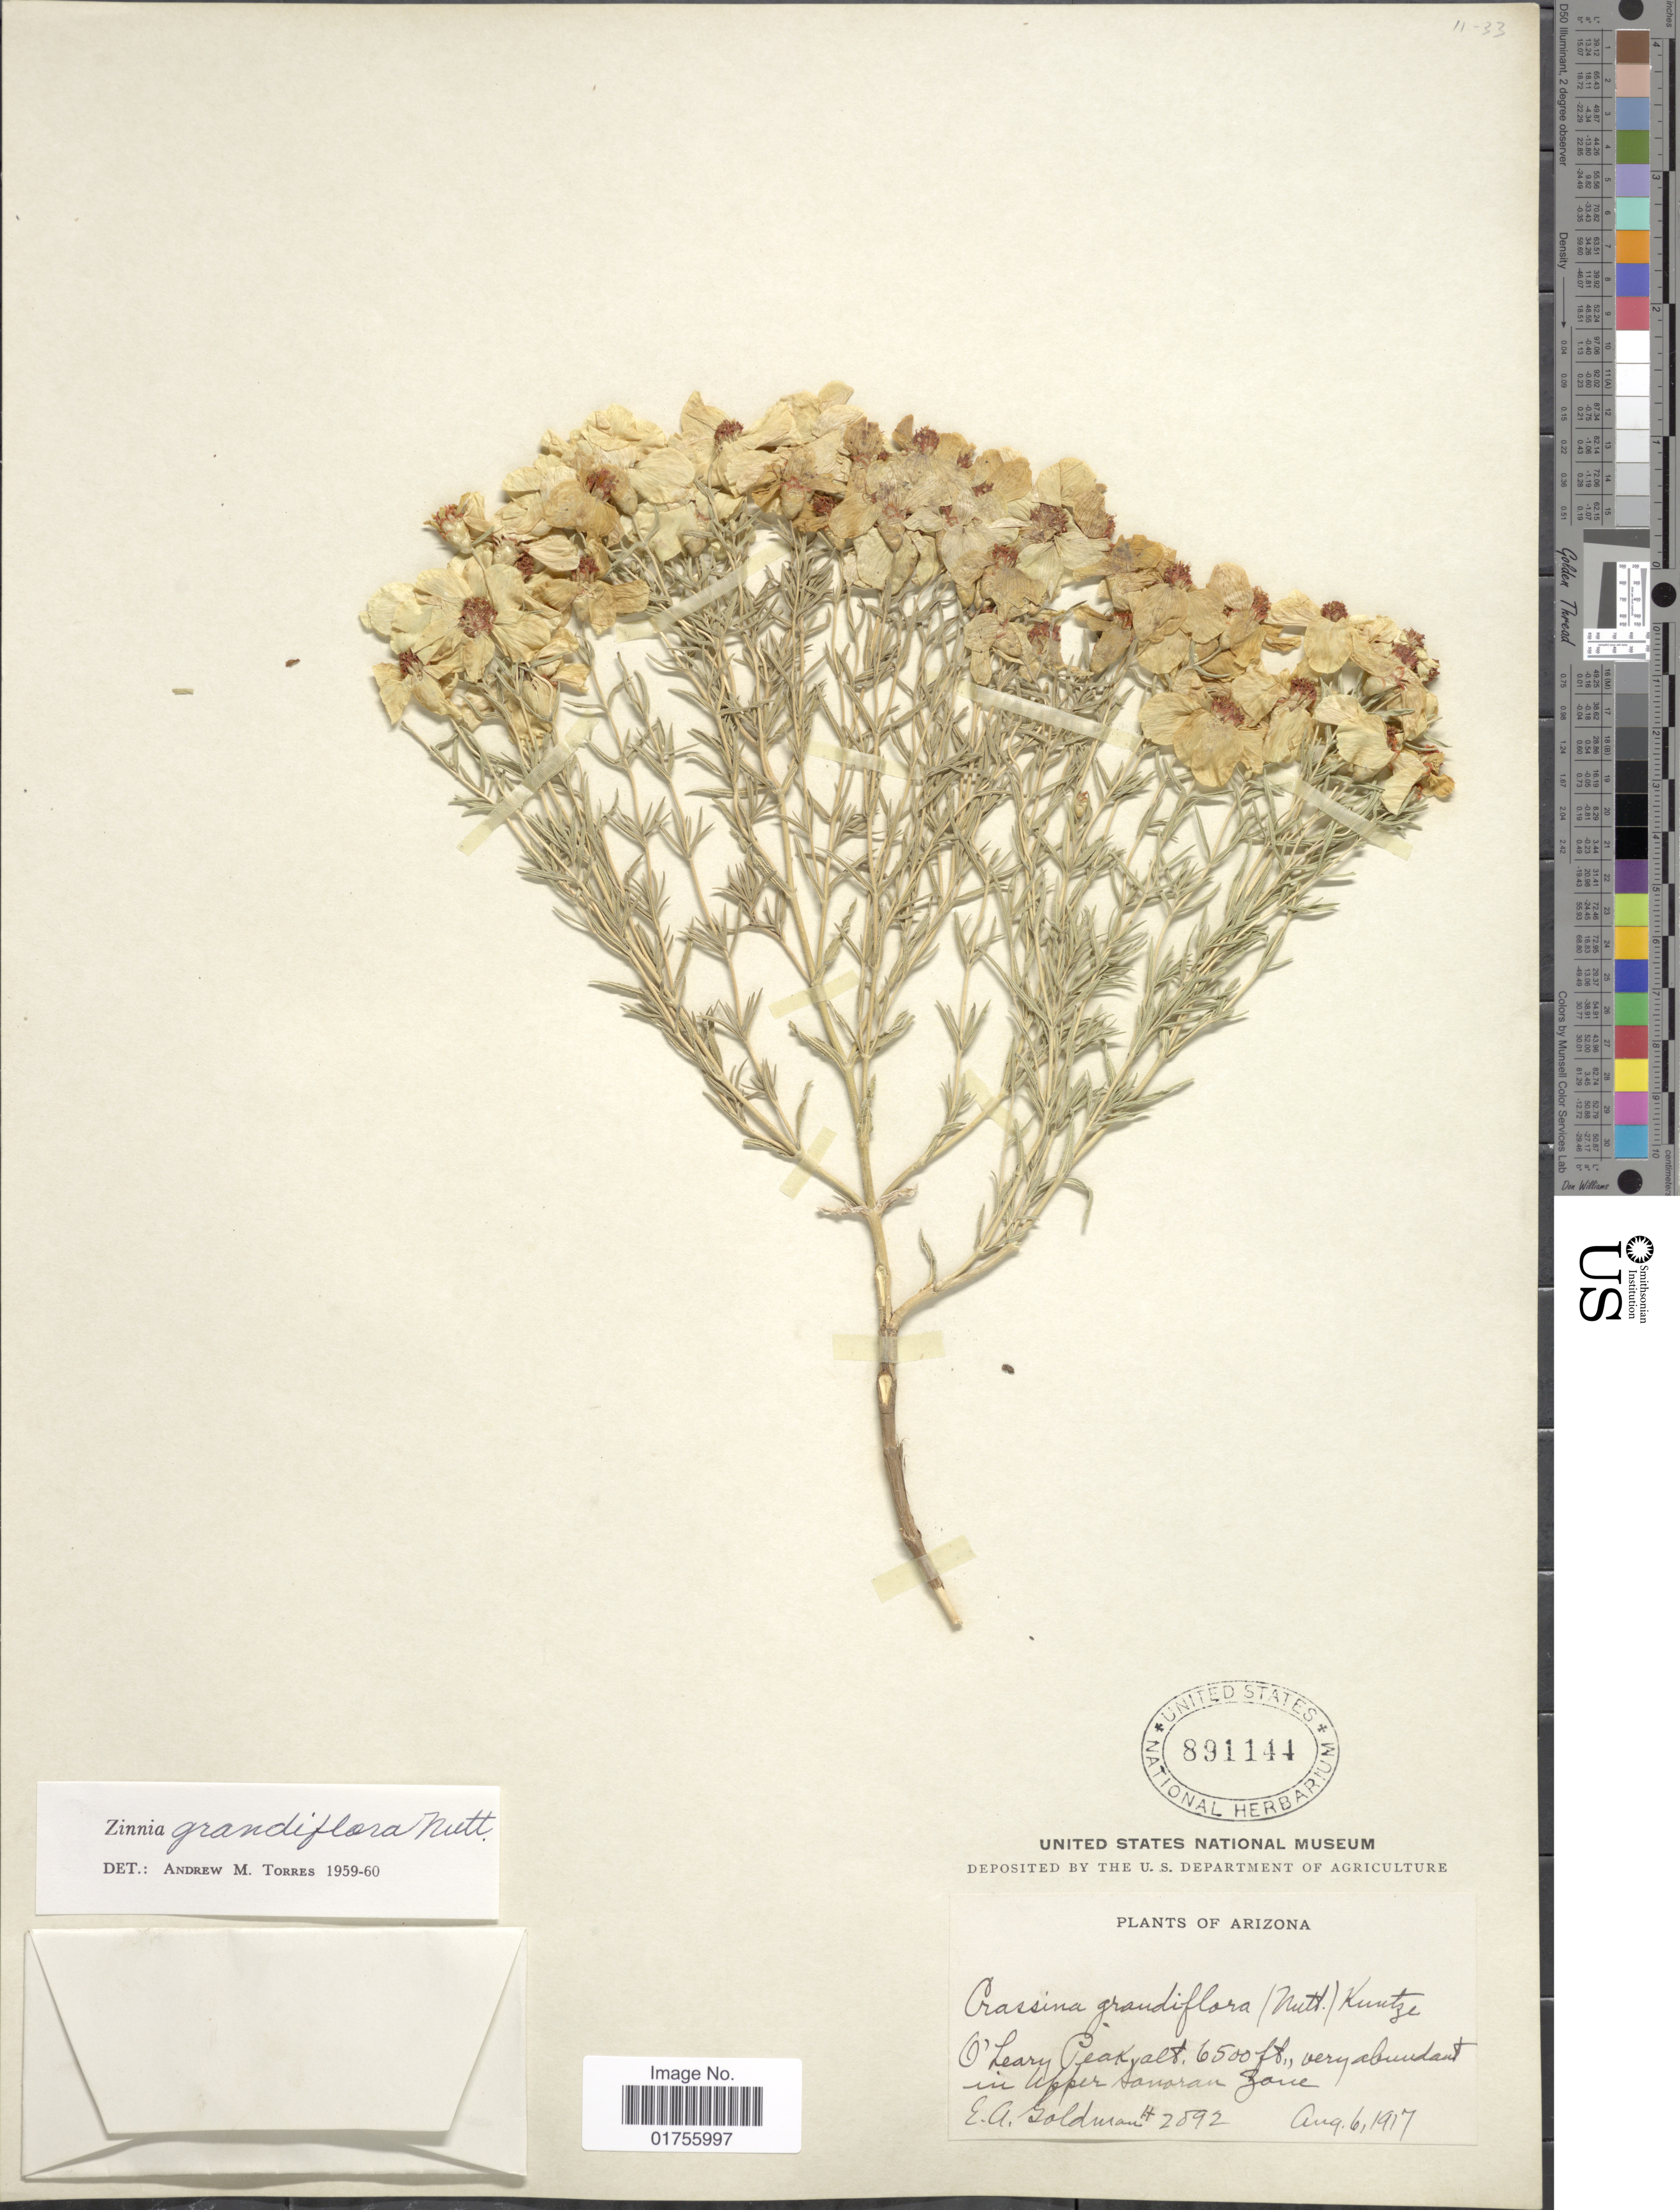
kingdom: Plantae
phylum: Tracheophyta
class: Magnoliopsida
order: Asterales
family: Asteraceae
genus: Zinnia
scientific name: Zinnia grandiflora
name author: Nutt.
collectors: E. A. Goldman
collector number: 2892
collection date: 1917-08-06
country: United States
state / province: Arizona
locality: O'Leary Peak, very abundant in upper Sonoran zone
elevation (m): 1981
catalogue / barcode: US 891144